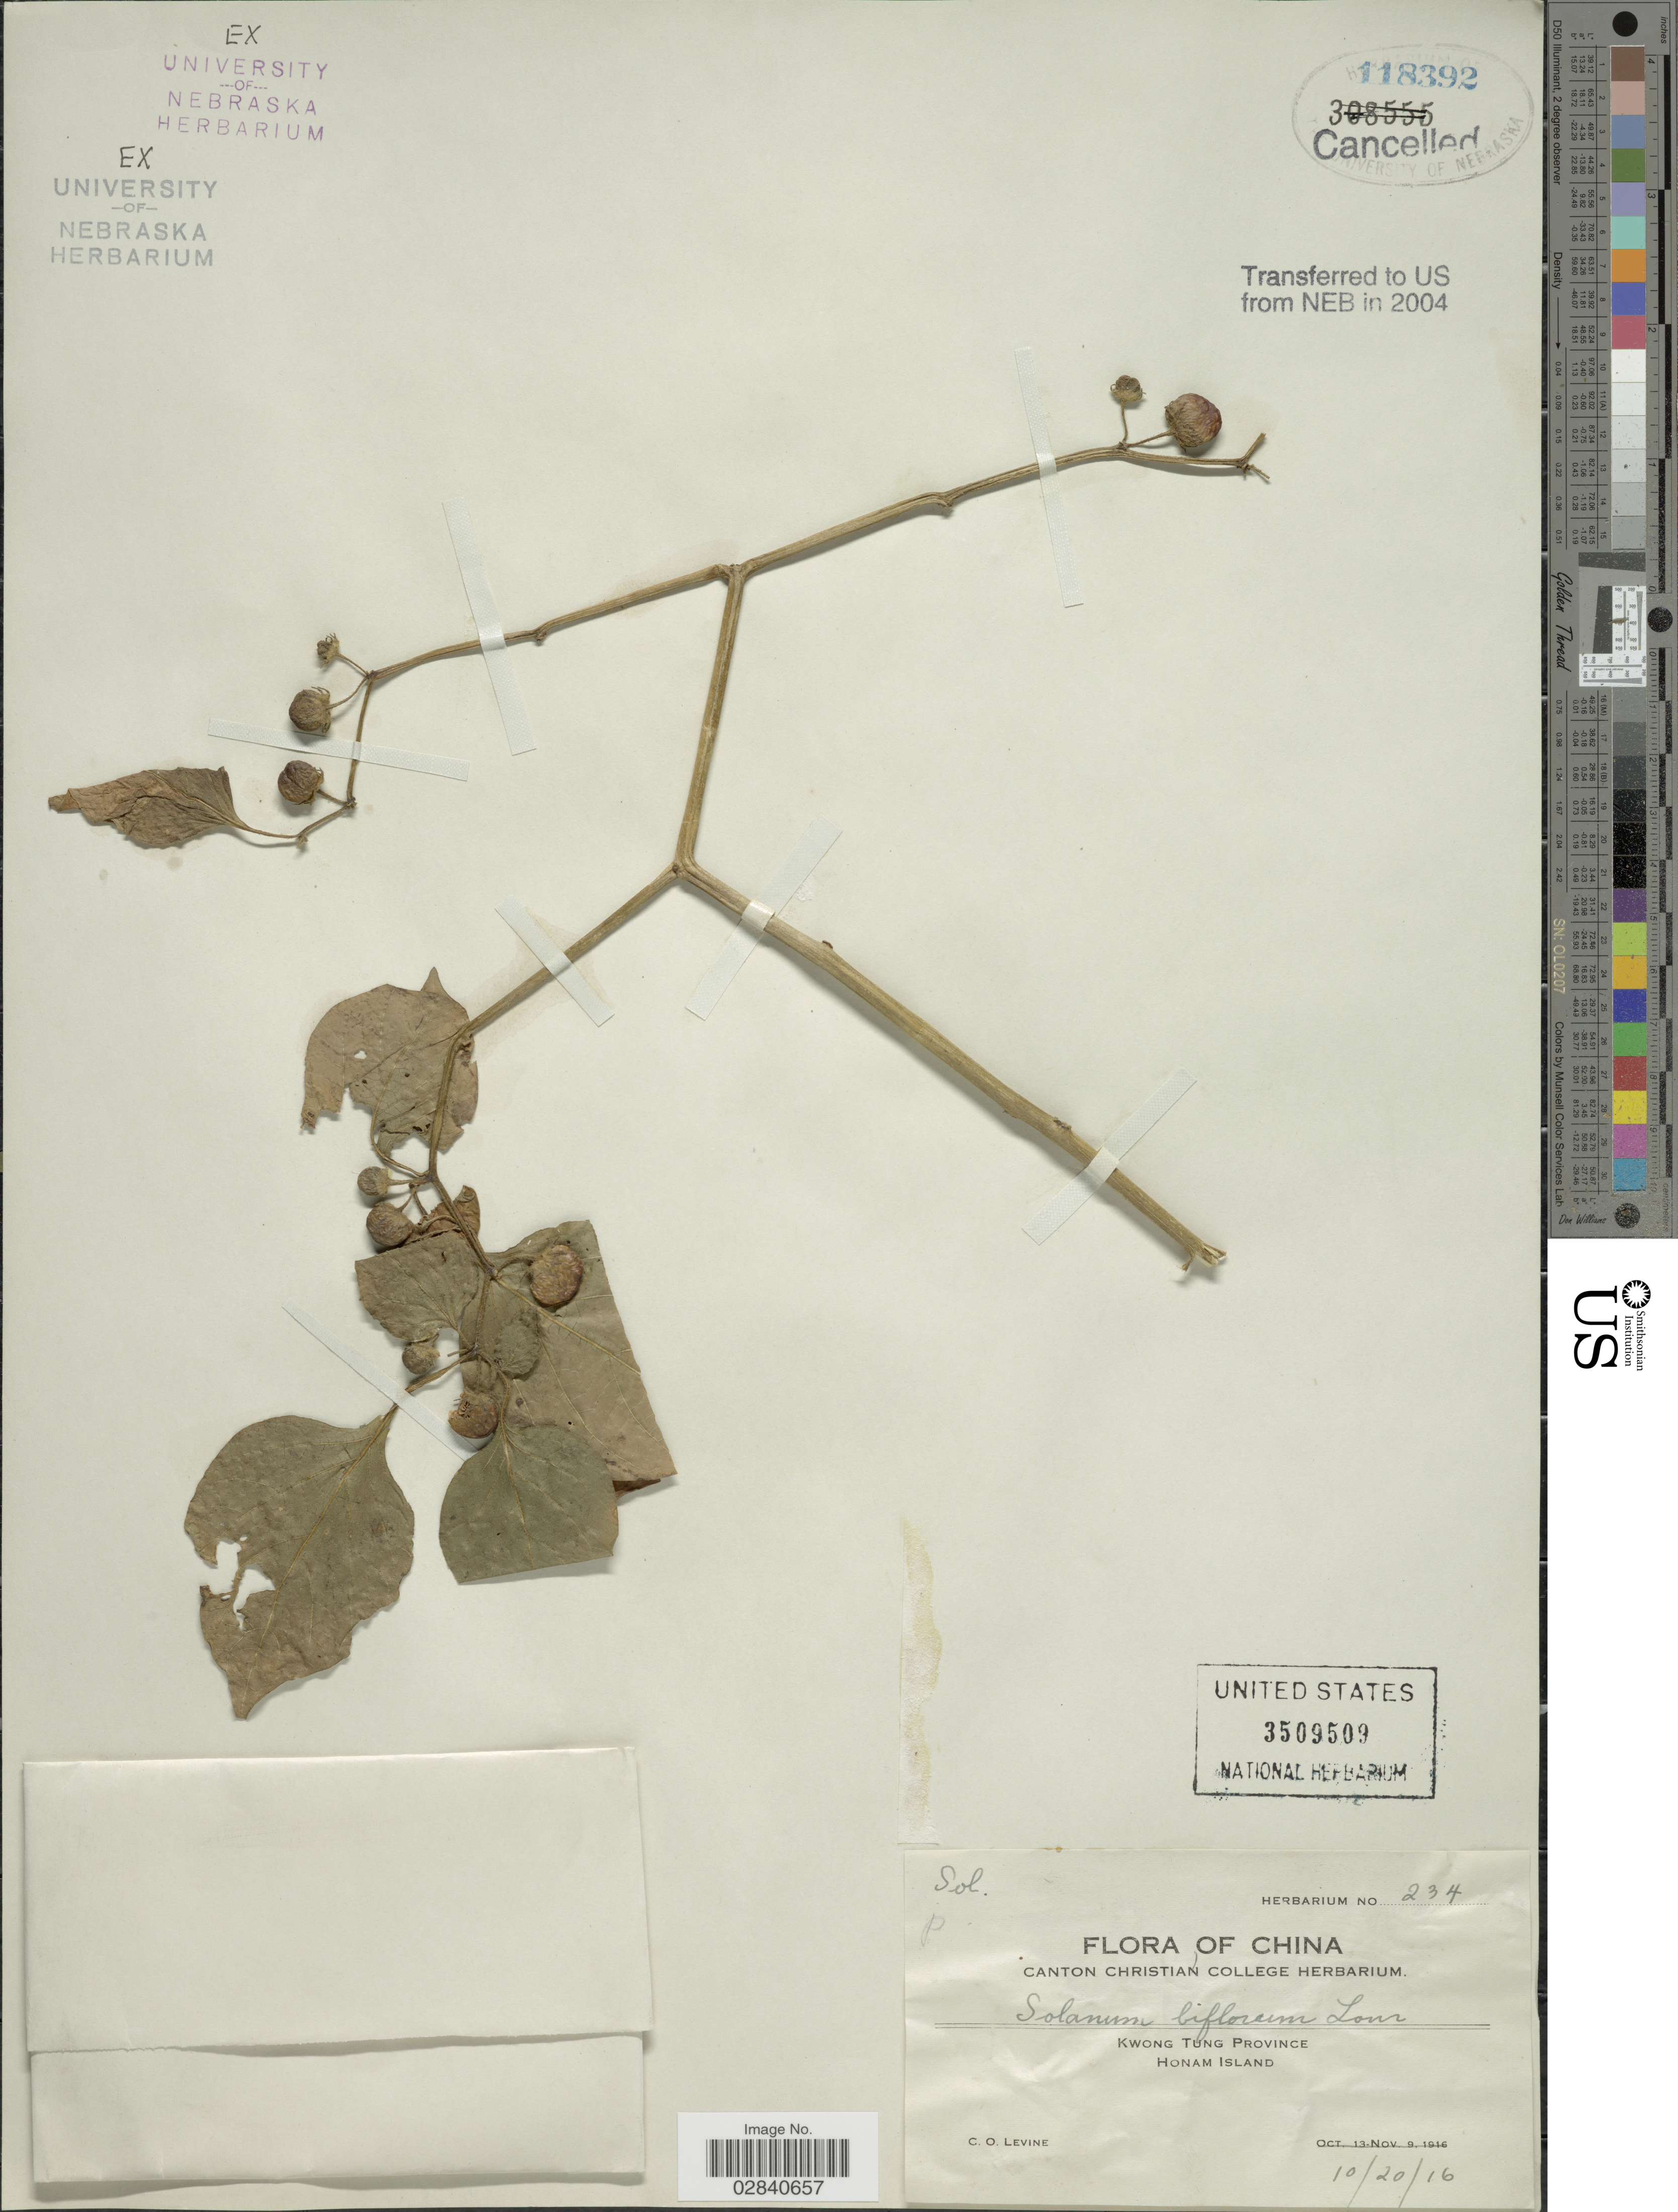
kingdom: Plantae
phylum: Tracheophyta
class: Magnoliopsida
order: Solanales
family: Solanaceae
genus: Lycianthes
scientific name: Lycianthes biflora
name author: (Lour.) Bitter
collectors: C. O. Levine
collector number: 234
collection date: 1916-10-20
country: China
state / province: Guangdong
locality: Kwong Tung Province. Honam Island.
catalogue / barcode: US 3509509